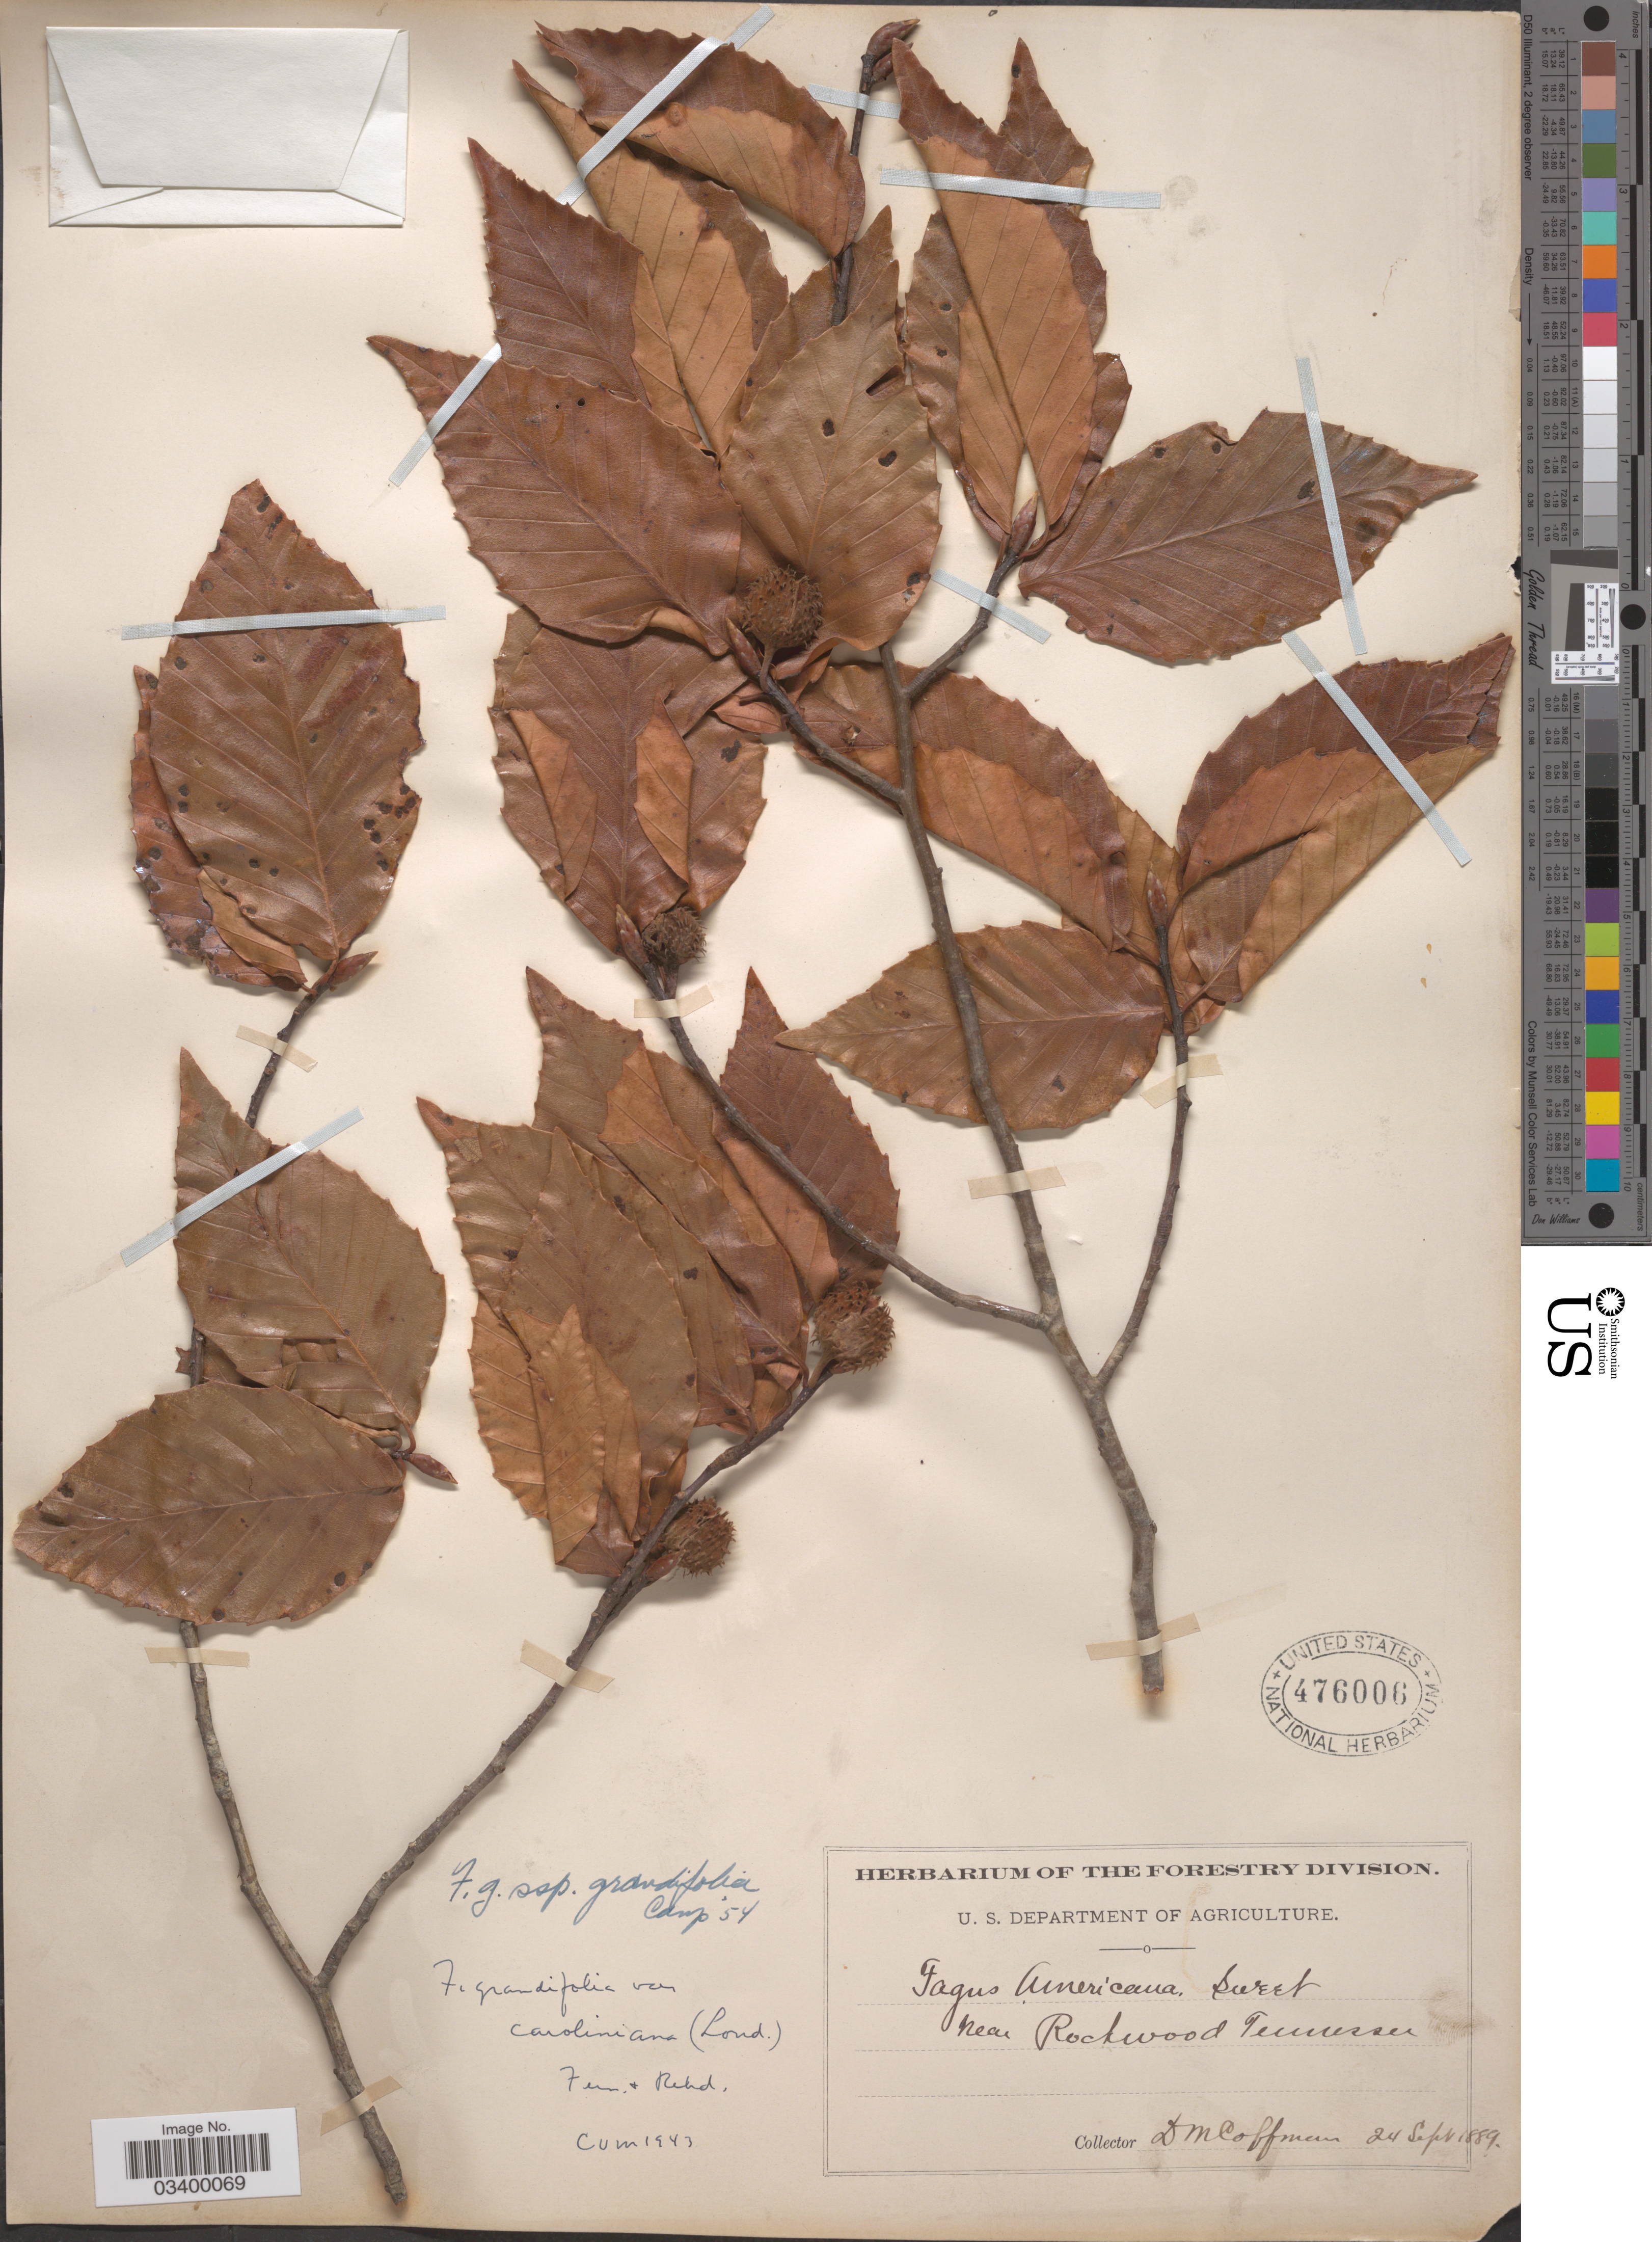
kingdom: Plantae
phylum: Tracheophyta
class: Magnoliopsida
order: Fagales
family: Fagaceae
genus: Fagus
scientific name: Fagus grandifolia subsp. caroliniana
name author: (Loudon) Fernald & Rehder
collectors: D. M. Coffman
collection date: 1889-09-24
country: United States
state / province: Tennessee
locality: Near Rockwood.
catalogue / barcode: US 476006